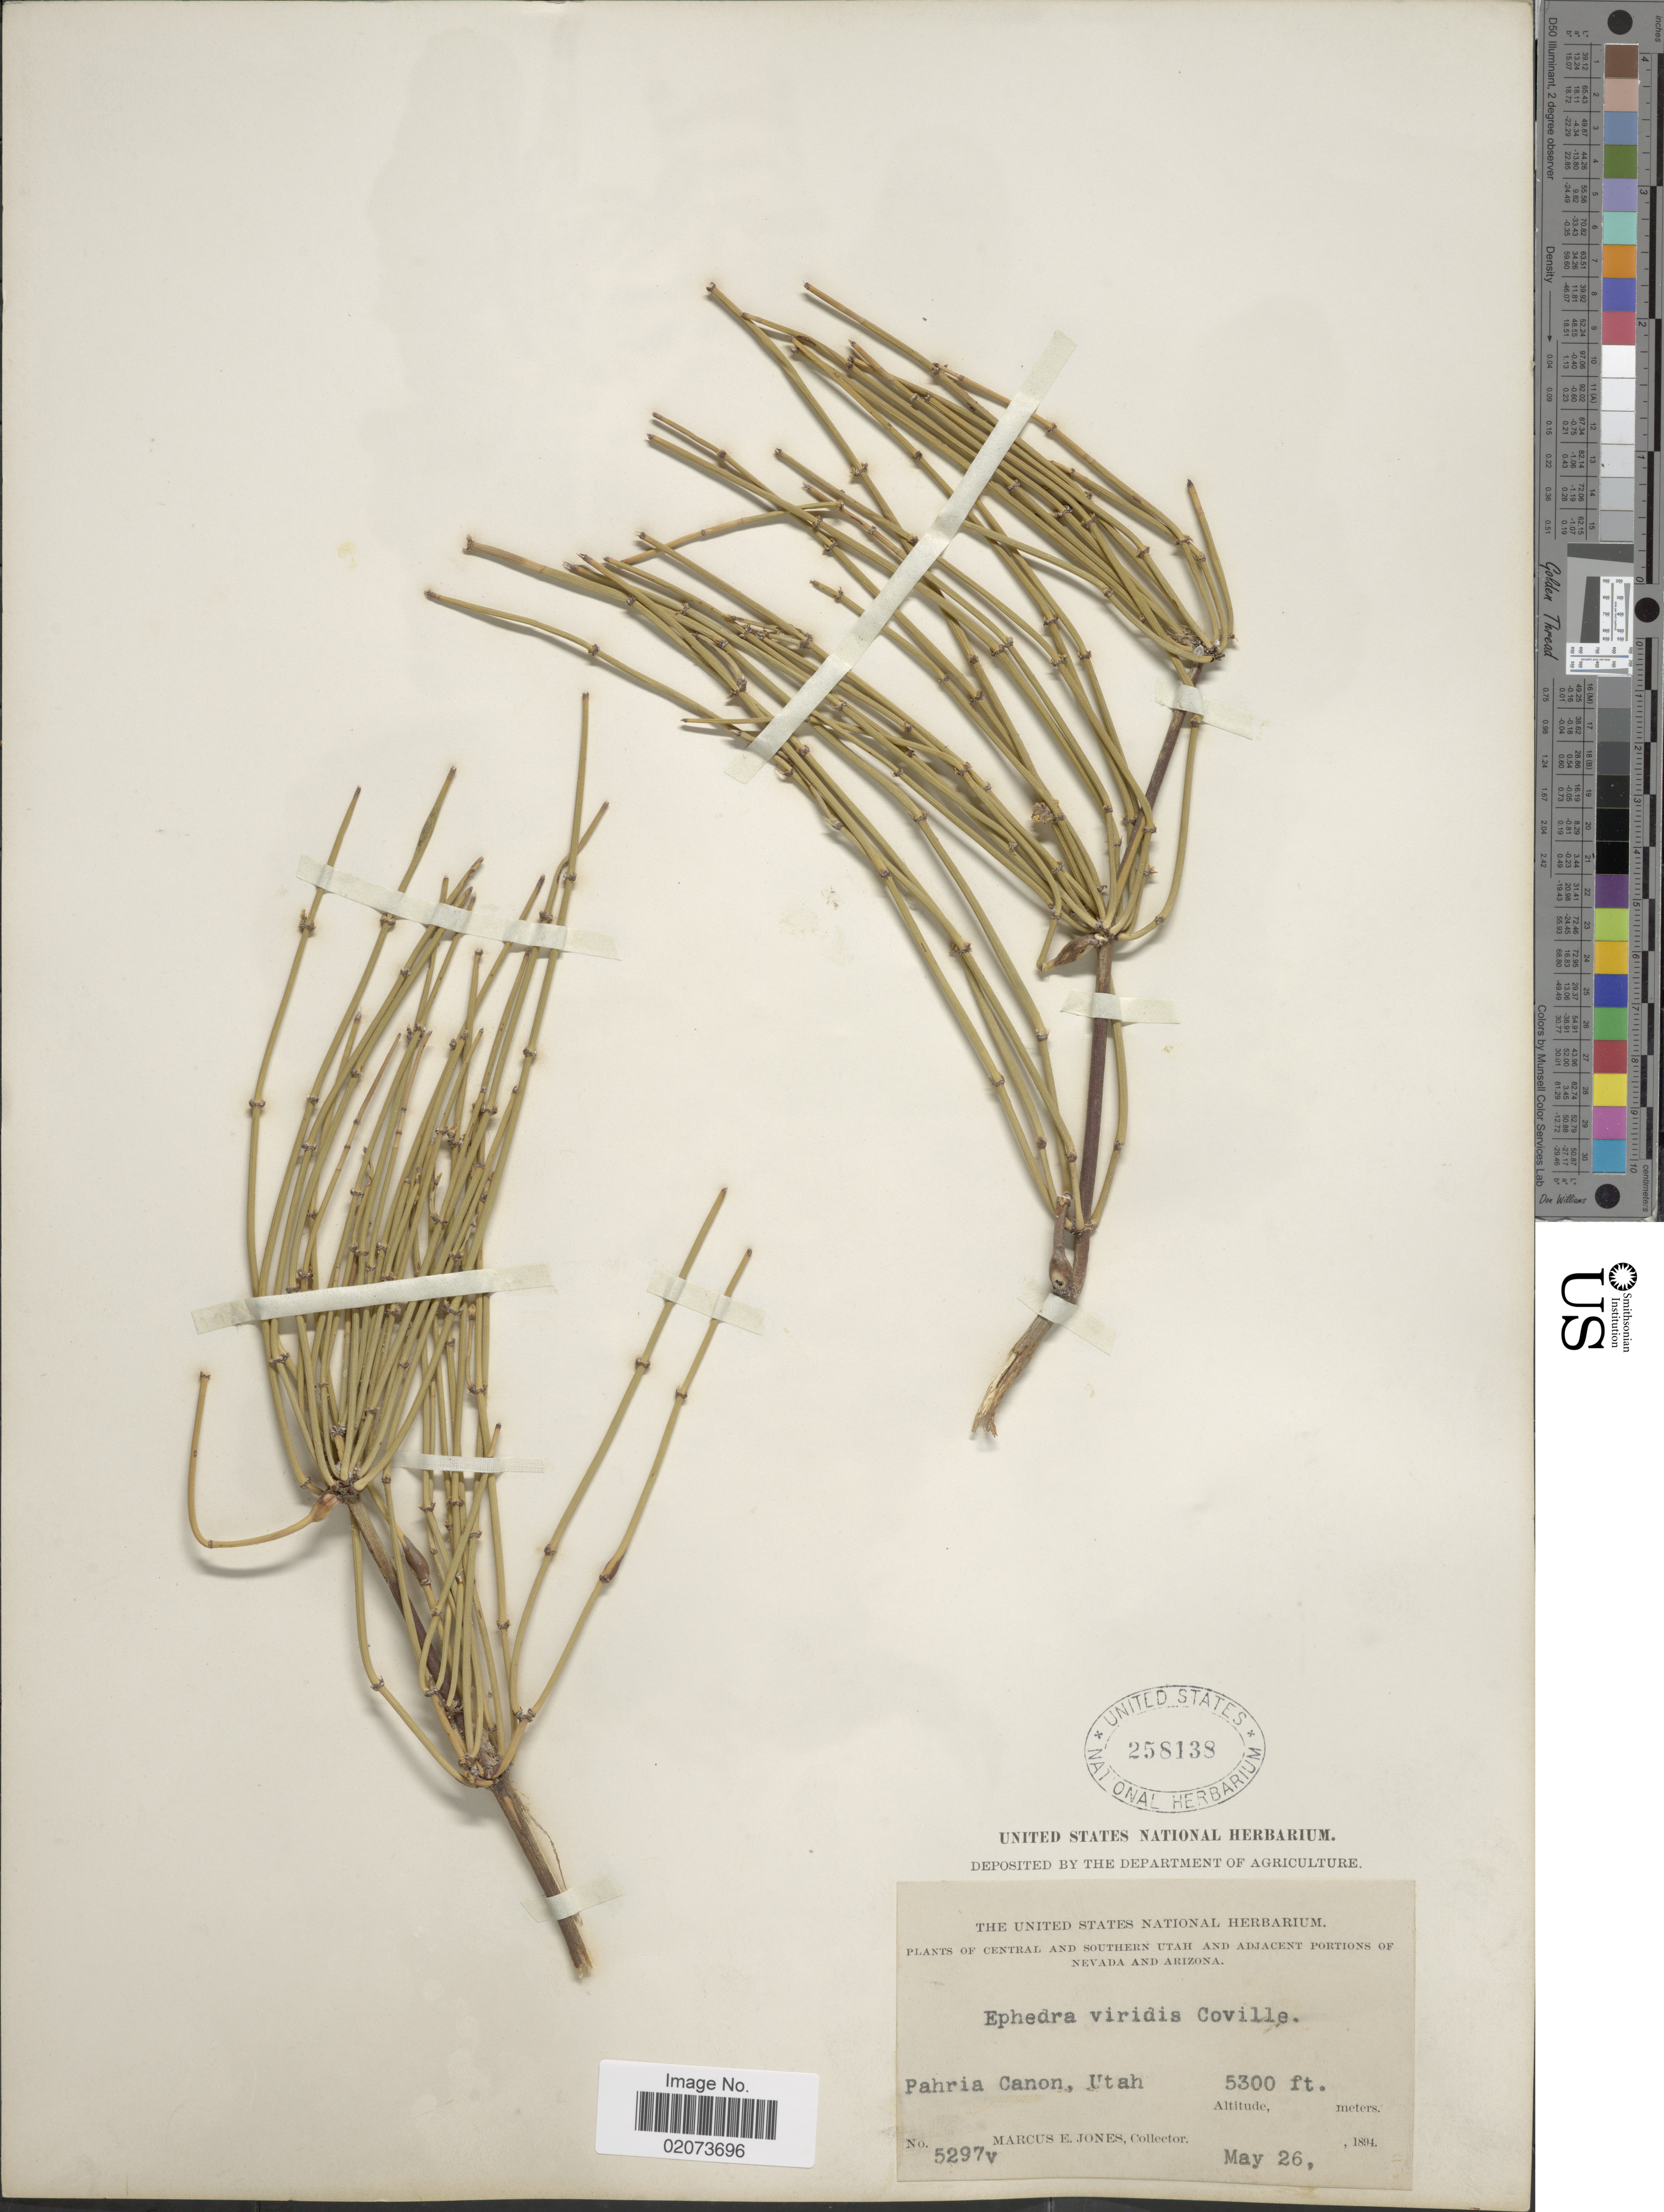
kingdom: Plantae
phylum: Tracheophyta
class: Gnetopsida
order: Ephedrales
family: Ephedraceae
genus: Ephedra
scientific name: Ephedra viridis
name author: Coville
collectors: M. E. Jones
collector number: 5297v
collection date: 1894-05-26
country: United States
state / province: Utah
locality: Pahria Canon, Utah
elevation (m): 1615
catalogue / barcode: US 258138